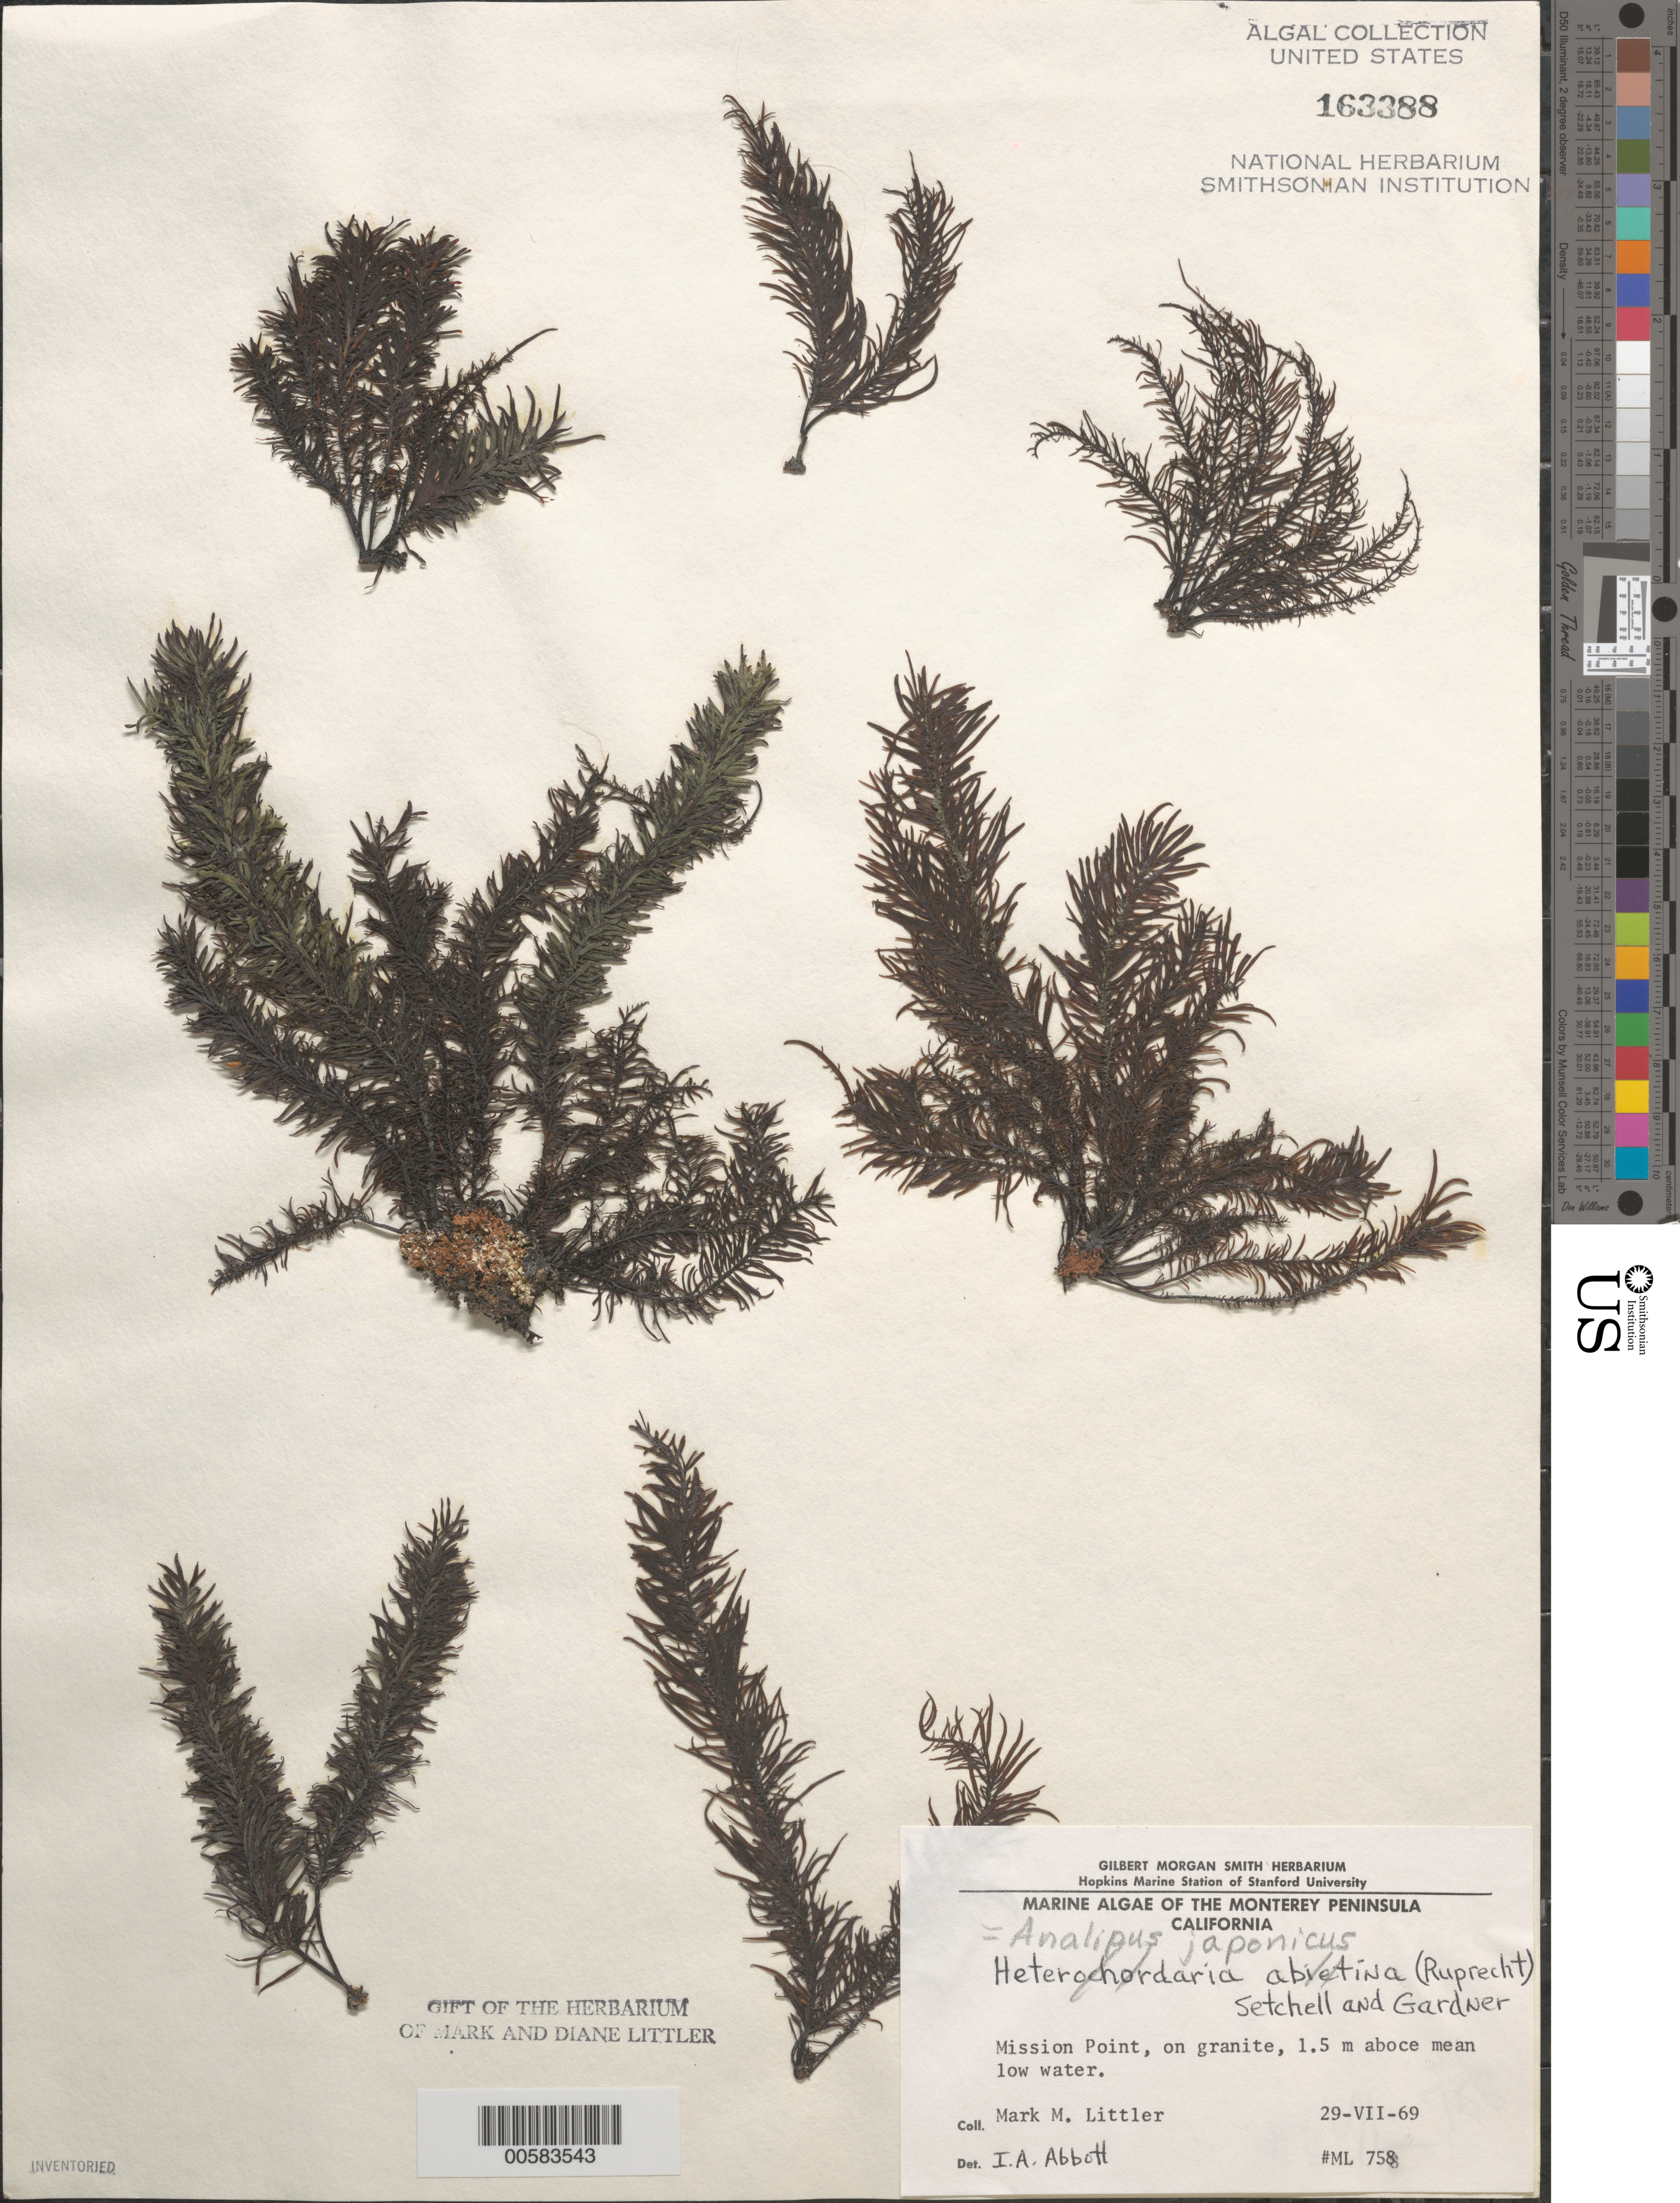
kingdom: Chromista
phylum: Ochrophyta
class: Phaeophyceae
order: Ectocarpales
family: Chordariaceae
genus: Analipus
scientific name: Analipus japonicus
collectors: M. M. Littler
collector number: ML 758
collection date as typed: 29 Jul 1969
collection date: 1969-07-29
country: United States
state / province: California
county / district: Monterey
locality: Mission Point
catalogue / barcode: US 163388